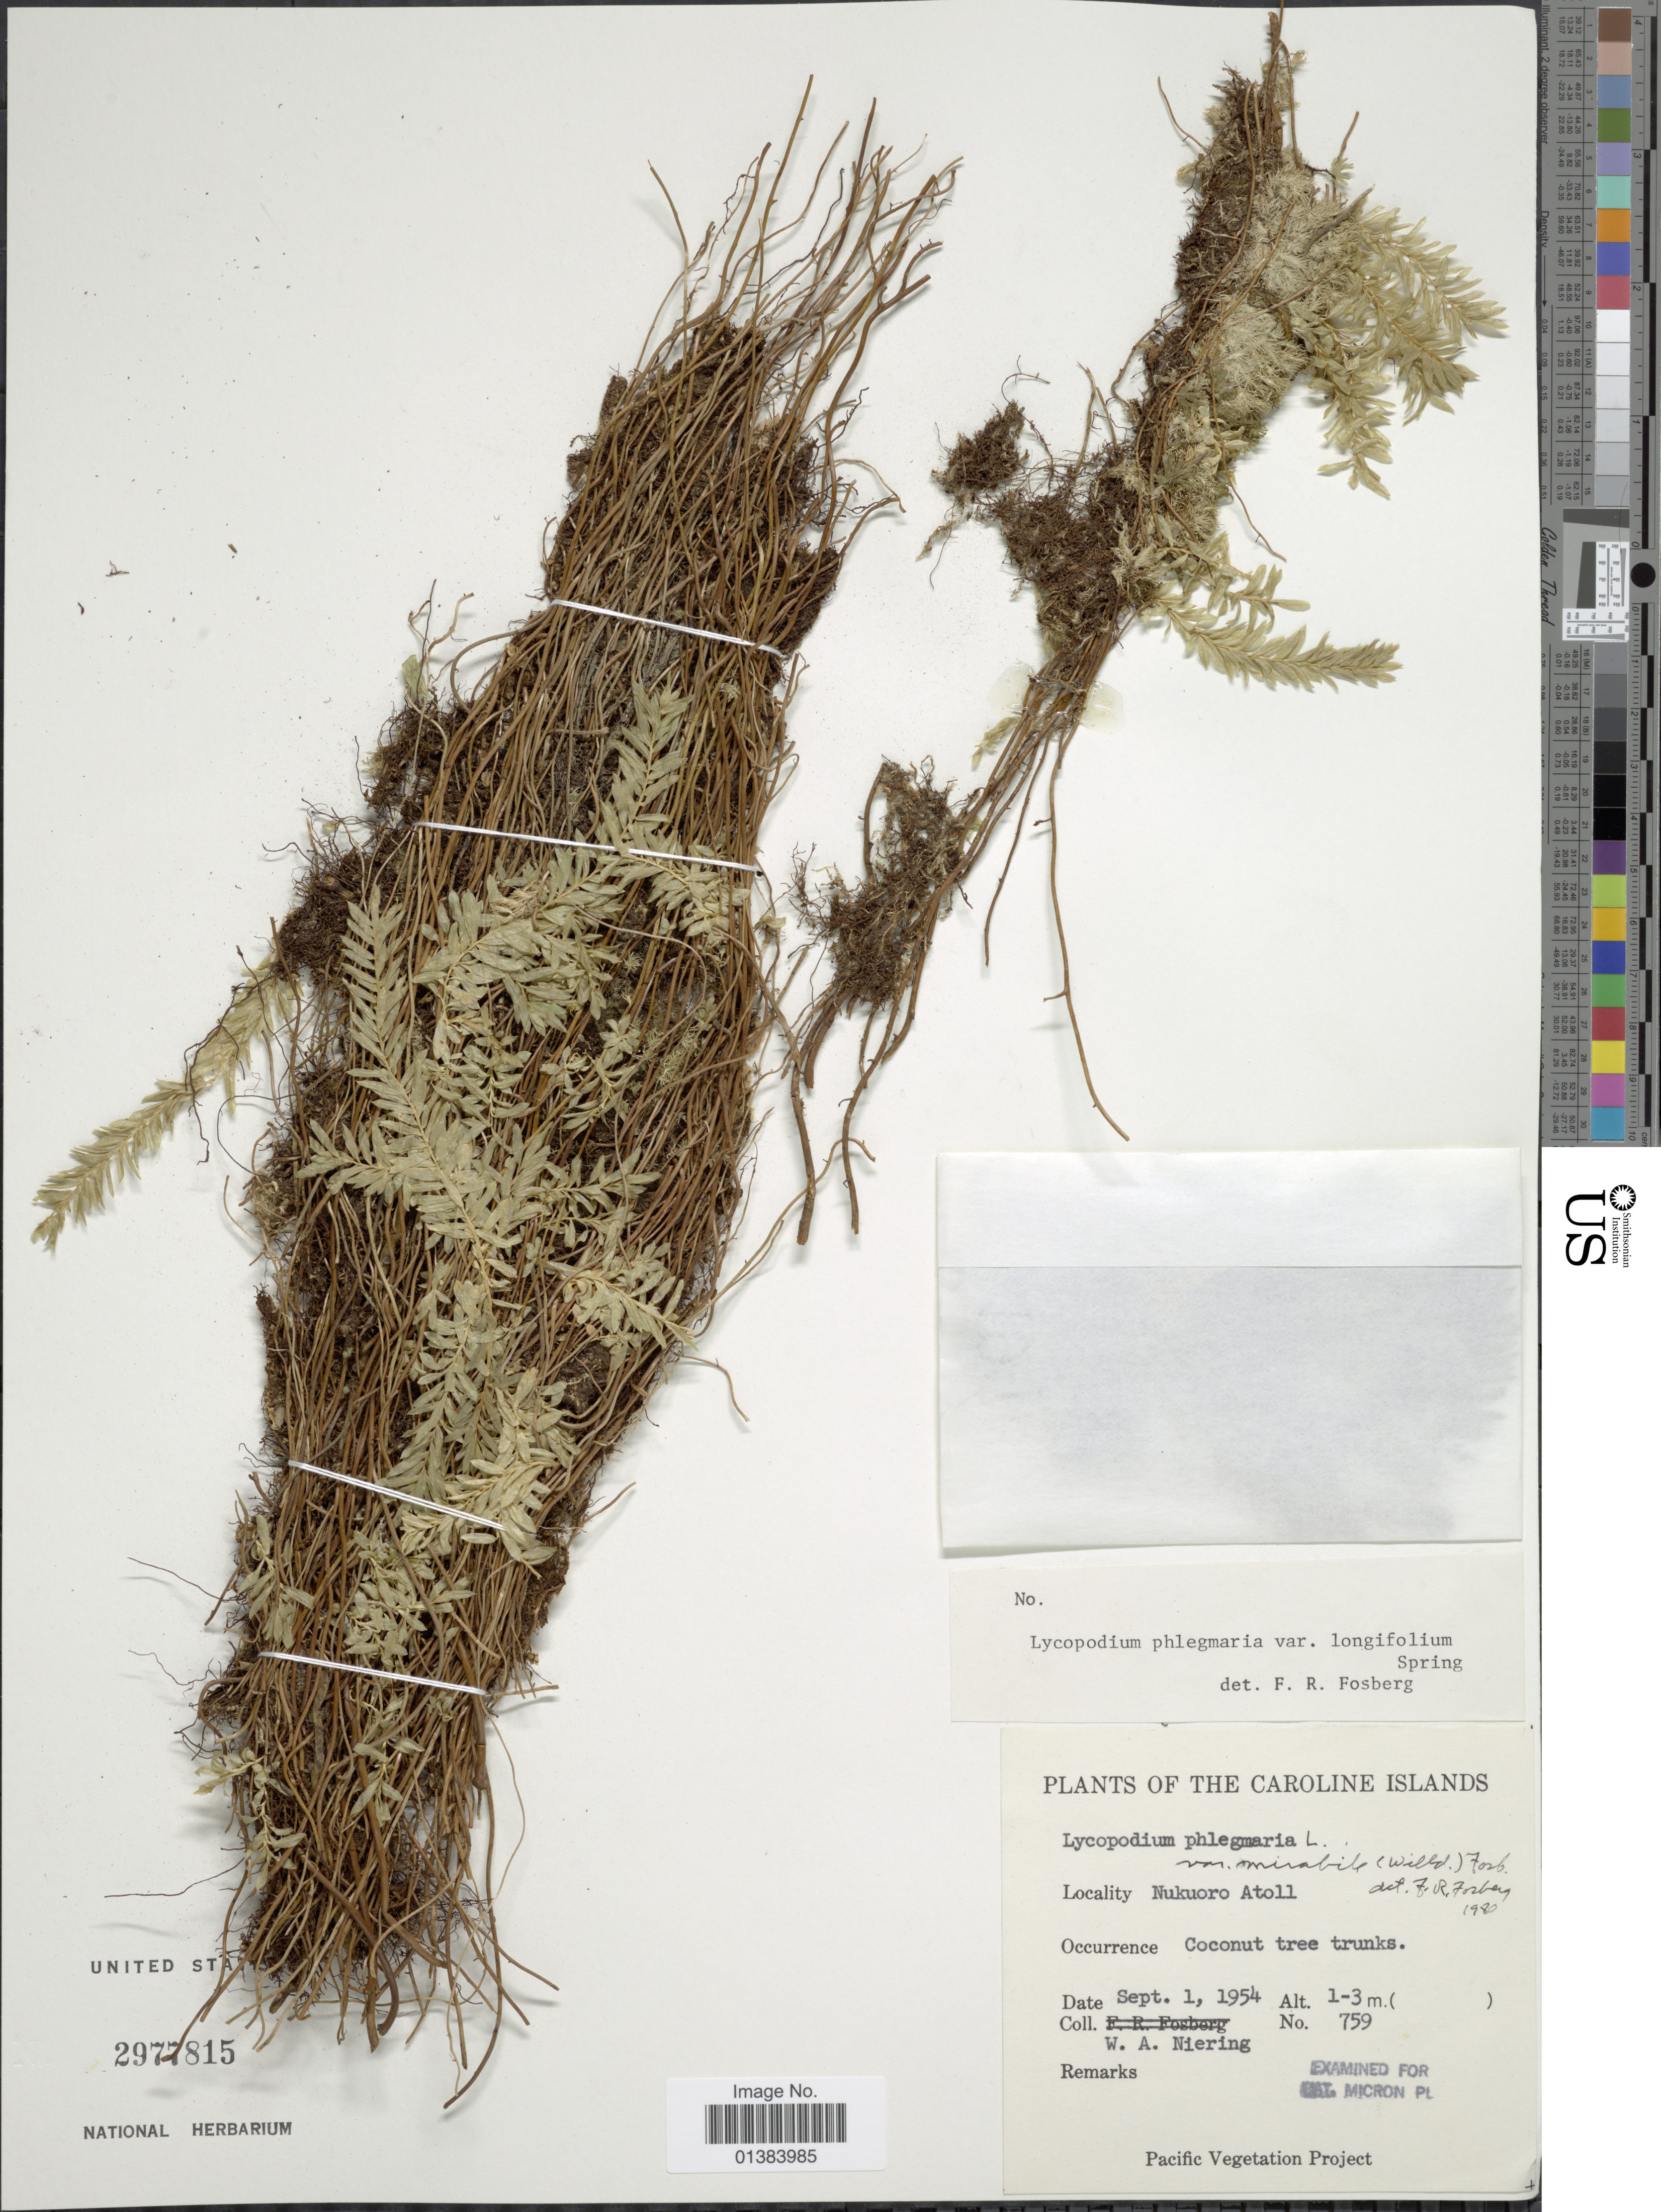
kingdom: Plantae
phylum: Tracheophyta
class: Lycopodiopsida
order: Lycopodiales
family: Lycopodiaceae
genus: Phlegmariurus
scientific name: Phlegmariurus mirabilis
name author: (Willd.) A. R. Field & Testo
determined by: Field, A. R.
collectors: W. Niering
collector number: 759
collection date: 1954-09-01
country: Micronesia, Federated States of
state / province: Pohnpei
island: Nukuoro Atoll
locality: Caroline Islands, Nukuoro Atoll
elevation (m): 1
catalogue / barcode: US 2977815